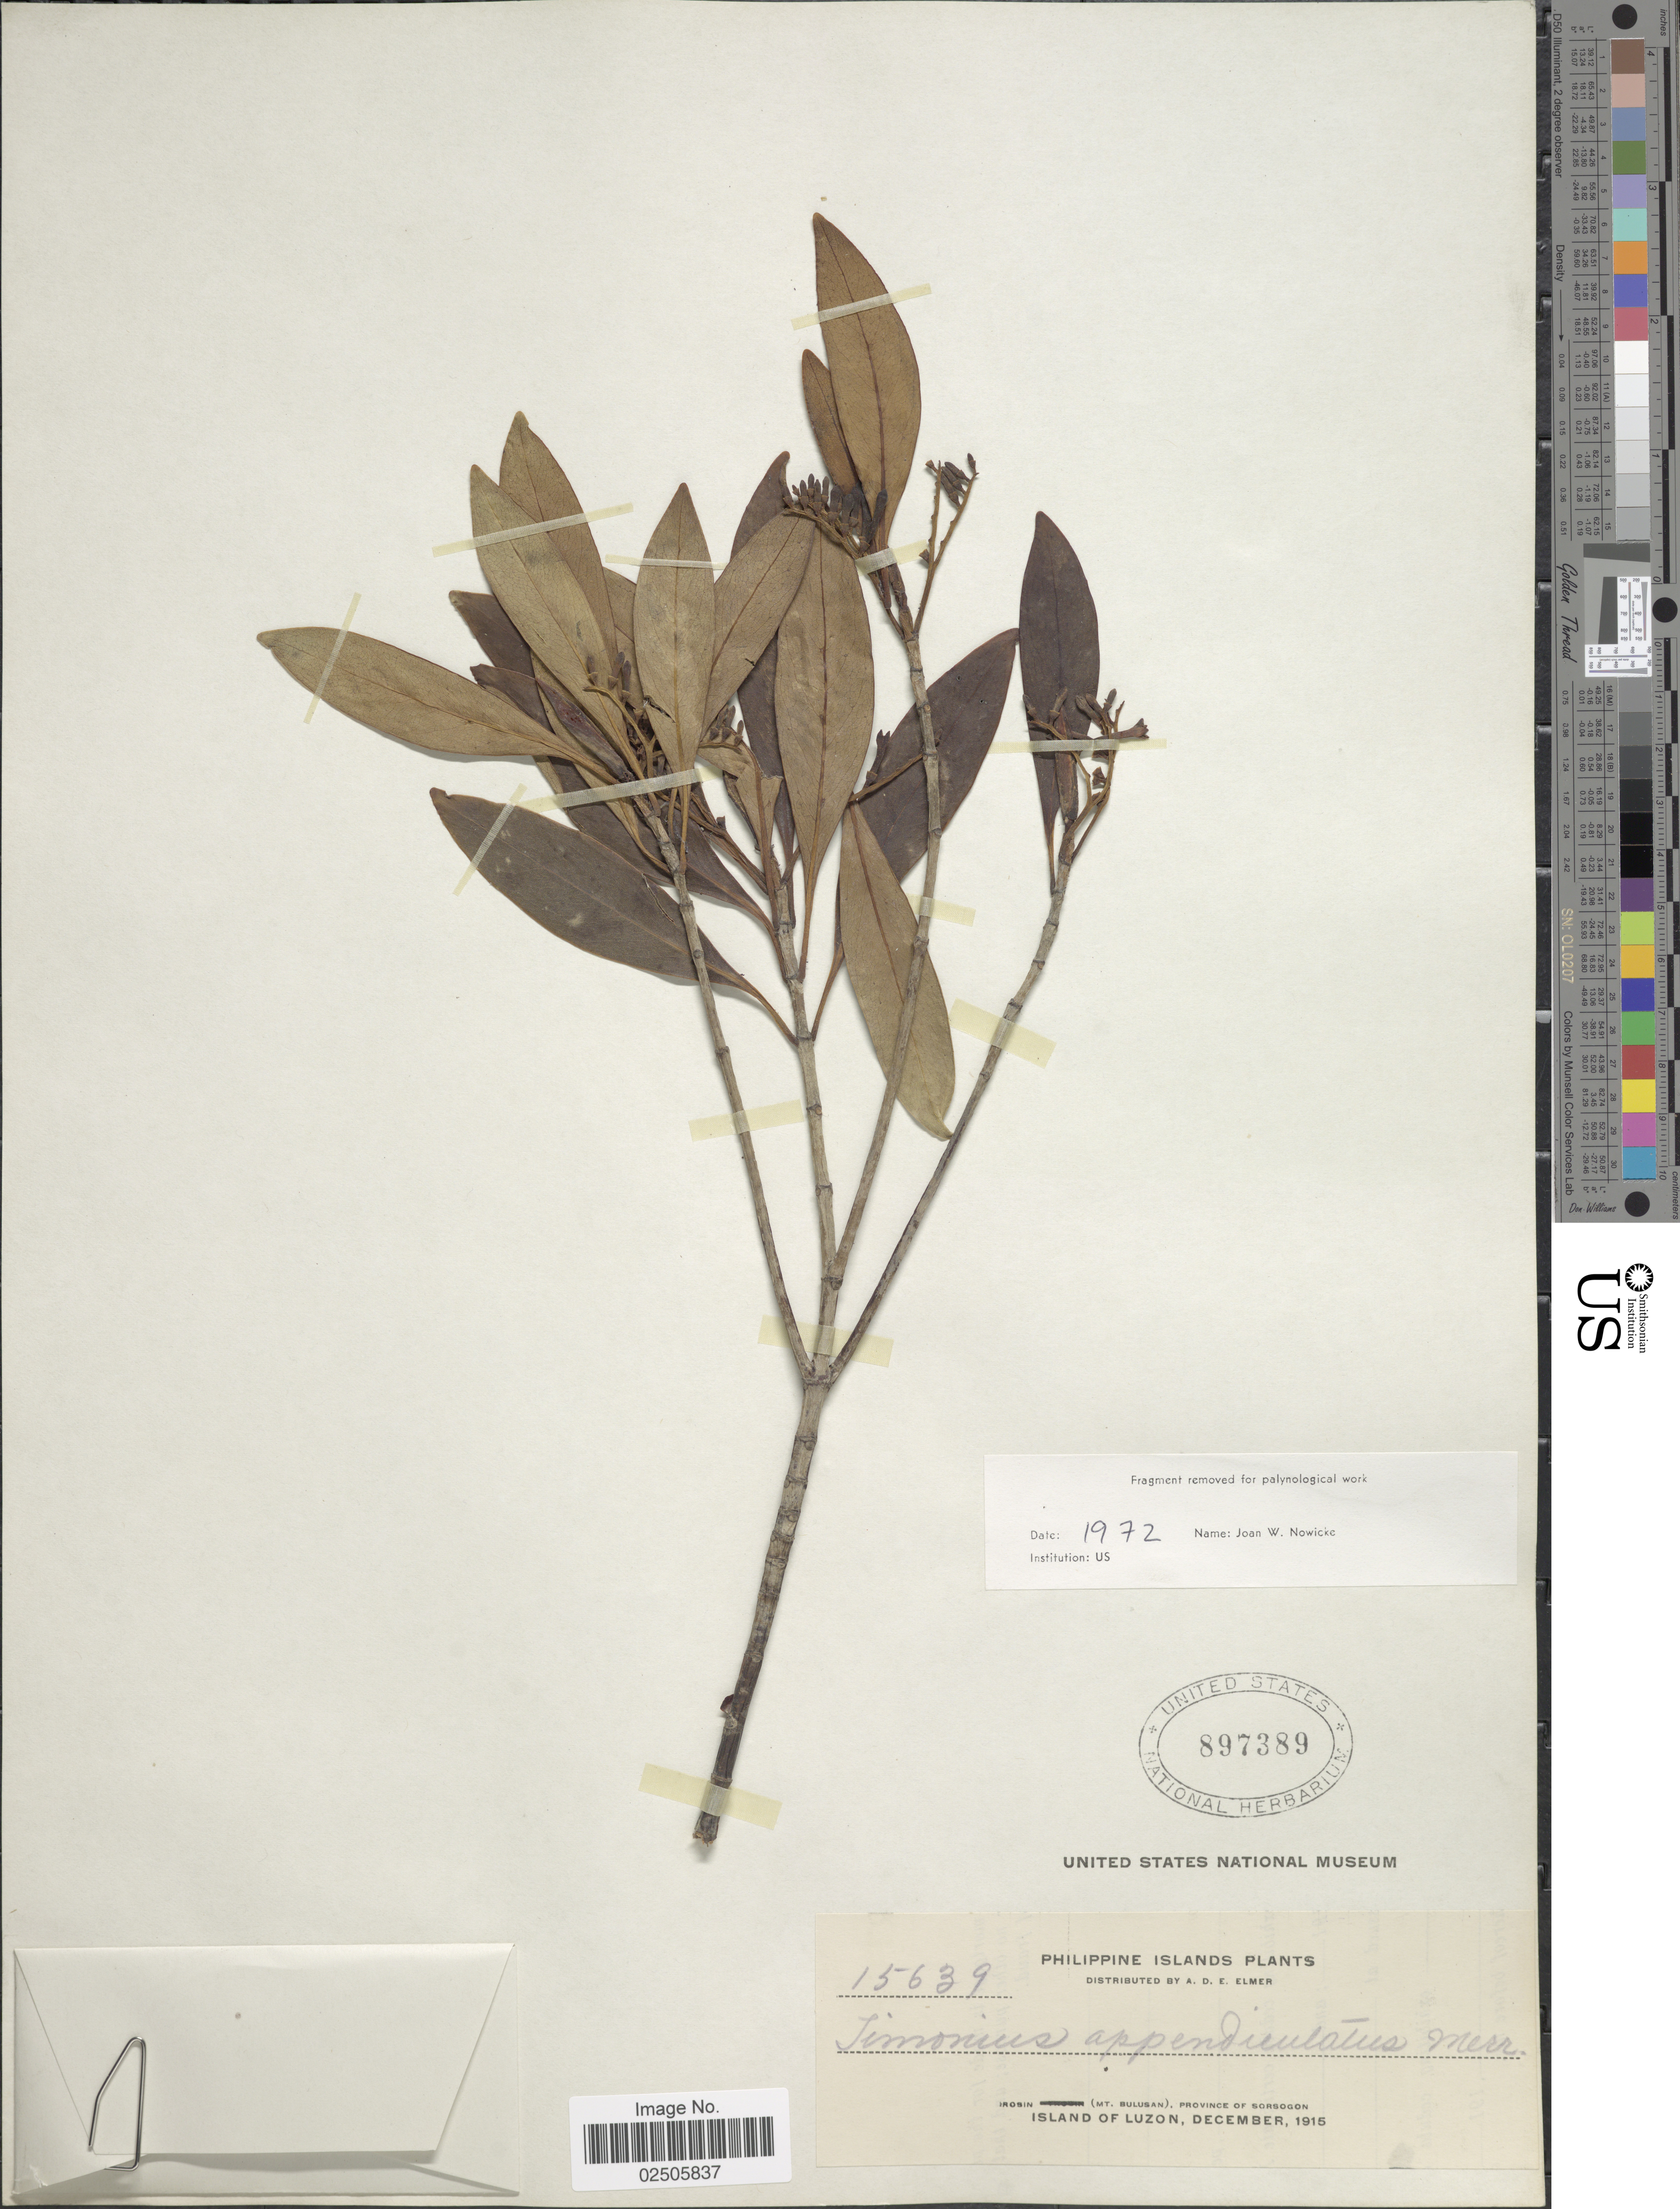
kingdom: Plantae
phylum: Tracheophyta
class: Magnoliopsida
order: Gentianales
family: Rubiaceae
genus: Timonius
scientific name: Timonius appendiculatus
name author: Merr.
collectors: A. D. E. Elmer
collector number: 15639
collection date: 1915-12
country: Philippines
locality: Irosin (Mt. Bulusan), Province of Sorsogon, Island of Luzon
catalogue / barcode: US 897389